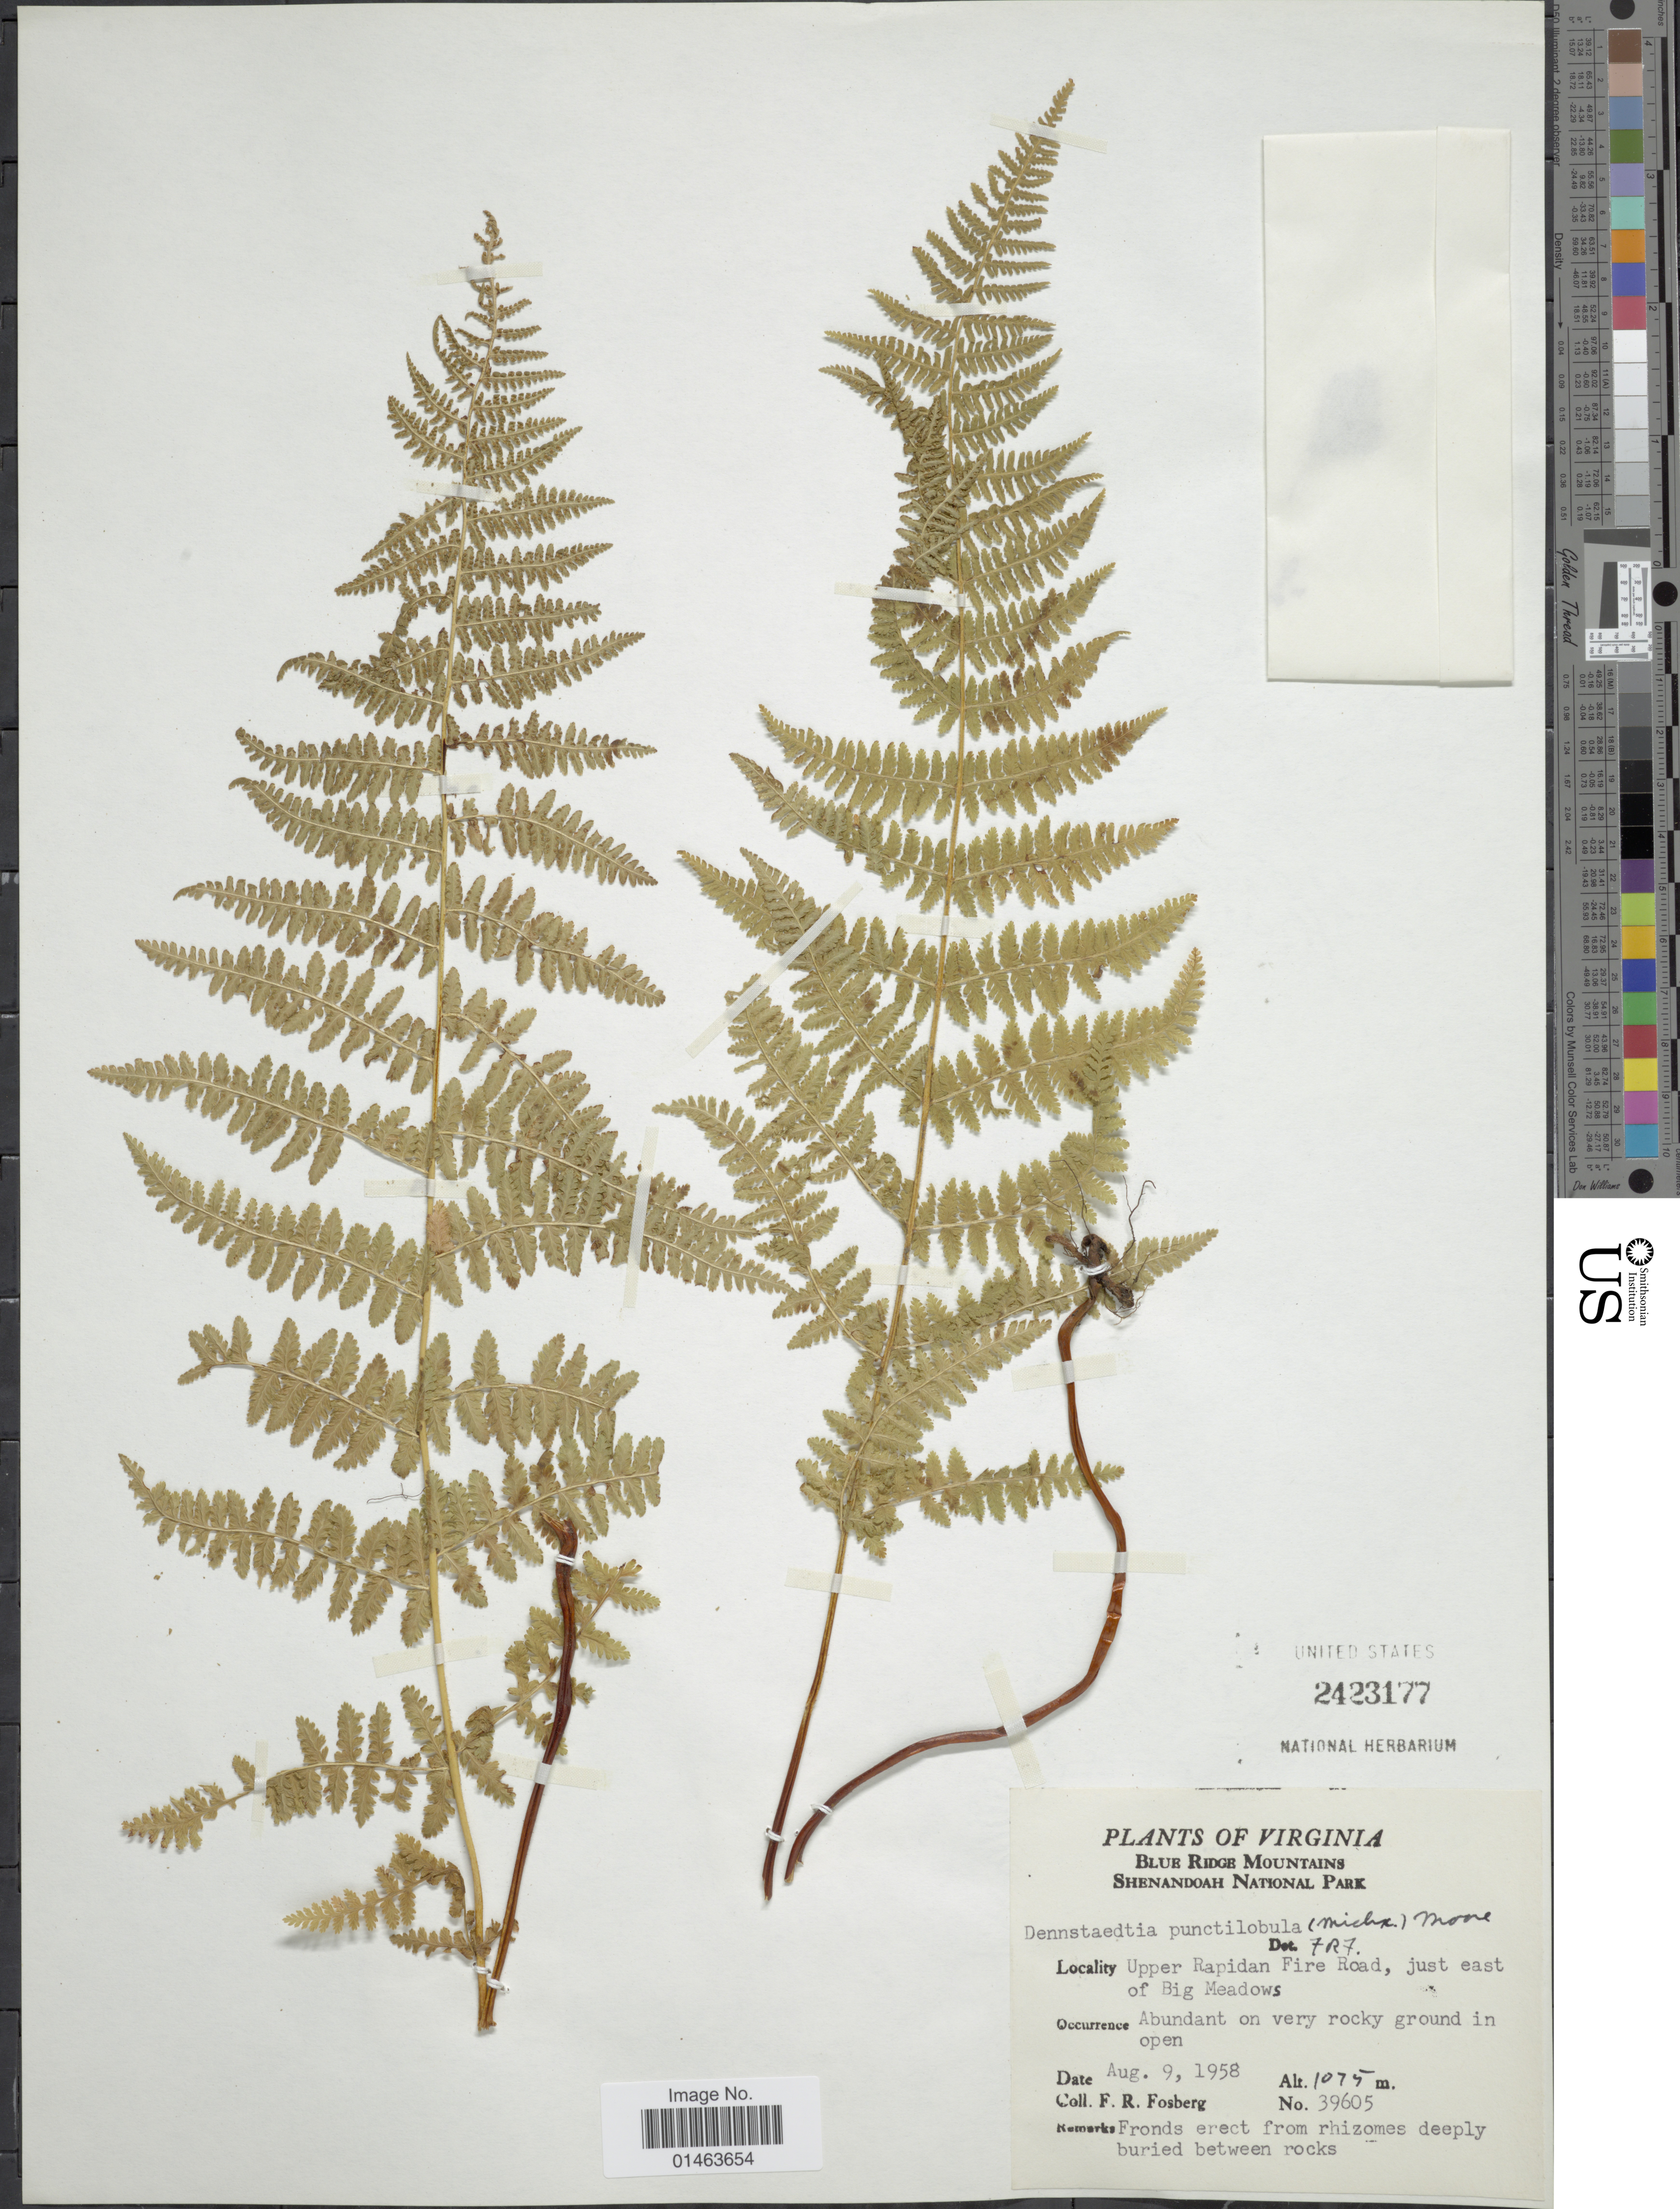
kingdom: Plantae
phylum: Tracheophyta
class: Polypodiopsida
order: Polypodiales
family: Dennstaedtiaceae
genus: Dennstaedtia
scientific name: Dennstaedtia punctilobula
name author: (Michx.) T. Moore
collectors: F. R. Fosberg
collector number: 39605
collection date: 1958-08-09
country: United States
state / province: Virginia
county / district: Madison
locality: Blue Ridge Mountains, Shenandoah National Park, Upper Rapidan Fire Road, just east of Big Meadows.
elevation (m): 1075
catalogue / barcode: US 2423177